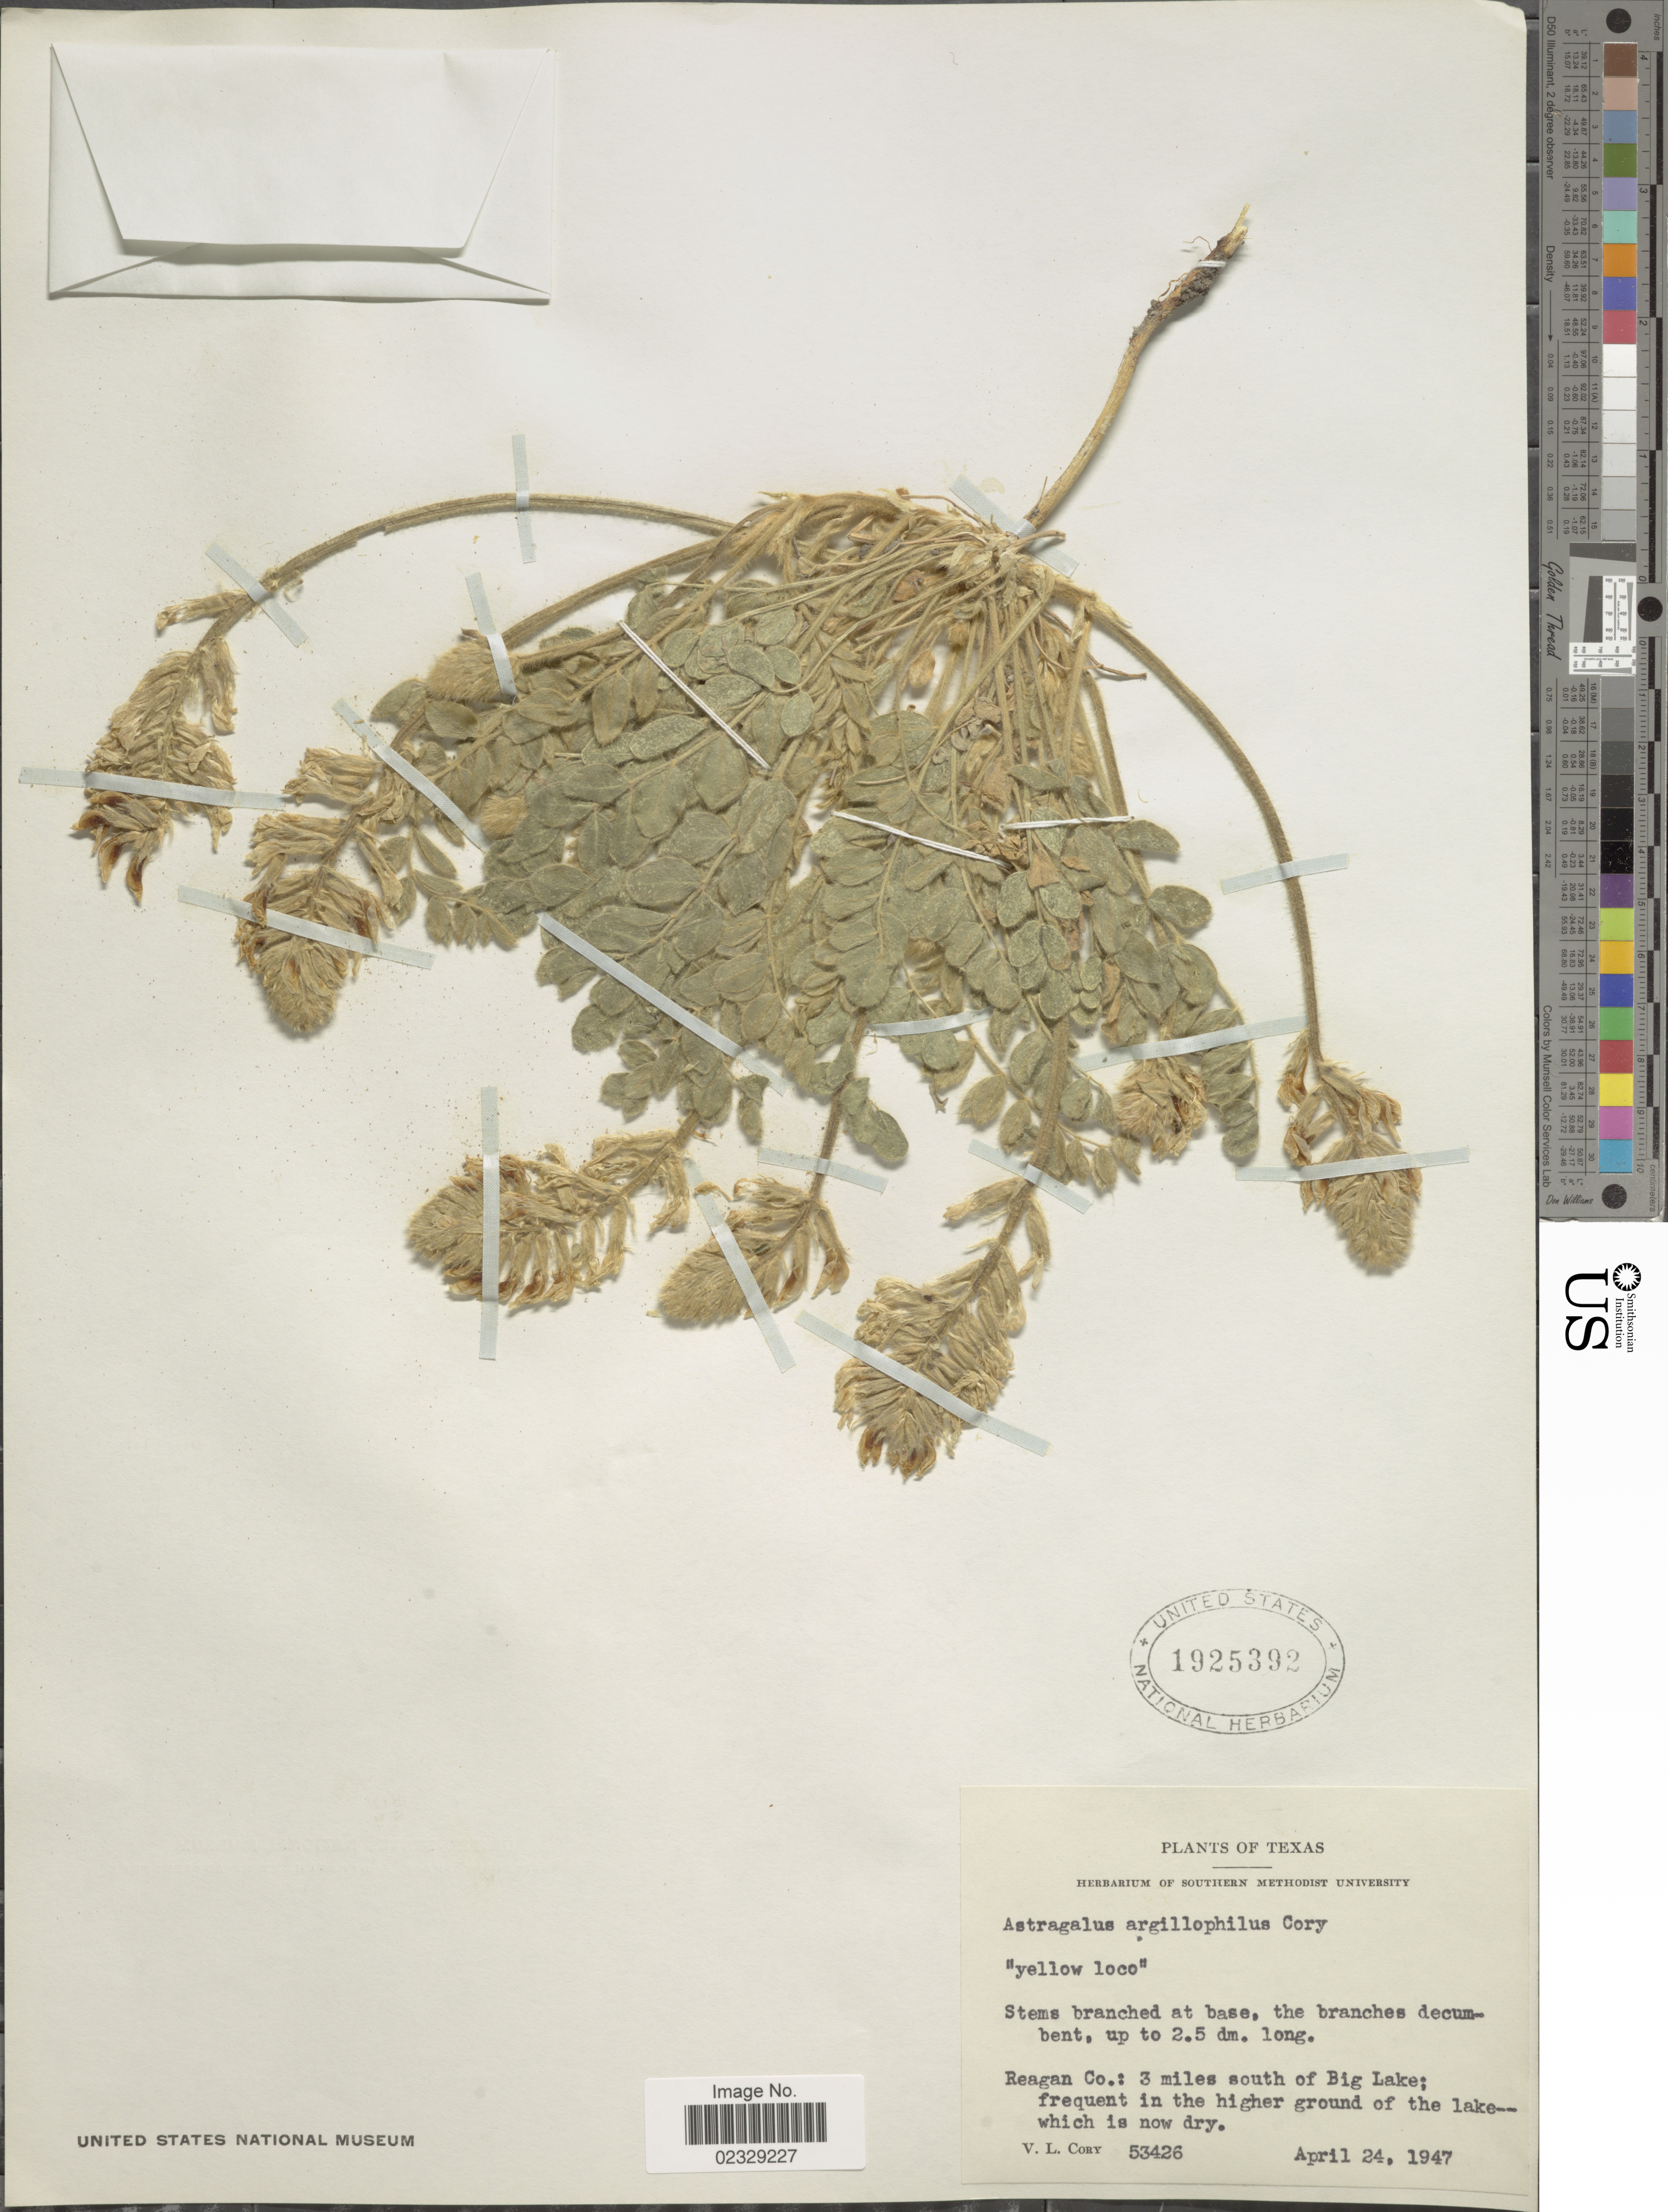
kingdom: Plantae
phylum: Tracheophyta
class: Magnoliopsida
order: Fabales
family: Fabaceae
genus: Astragalus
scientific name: Astragalus argillophilus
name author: Cory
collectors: V. Cory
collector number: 53426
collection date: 1947-04-24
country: United States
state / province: Texas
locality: Reagan Co.: 3 miles south of Big Lake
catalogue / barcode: US 1925392